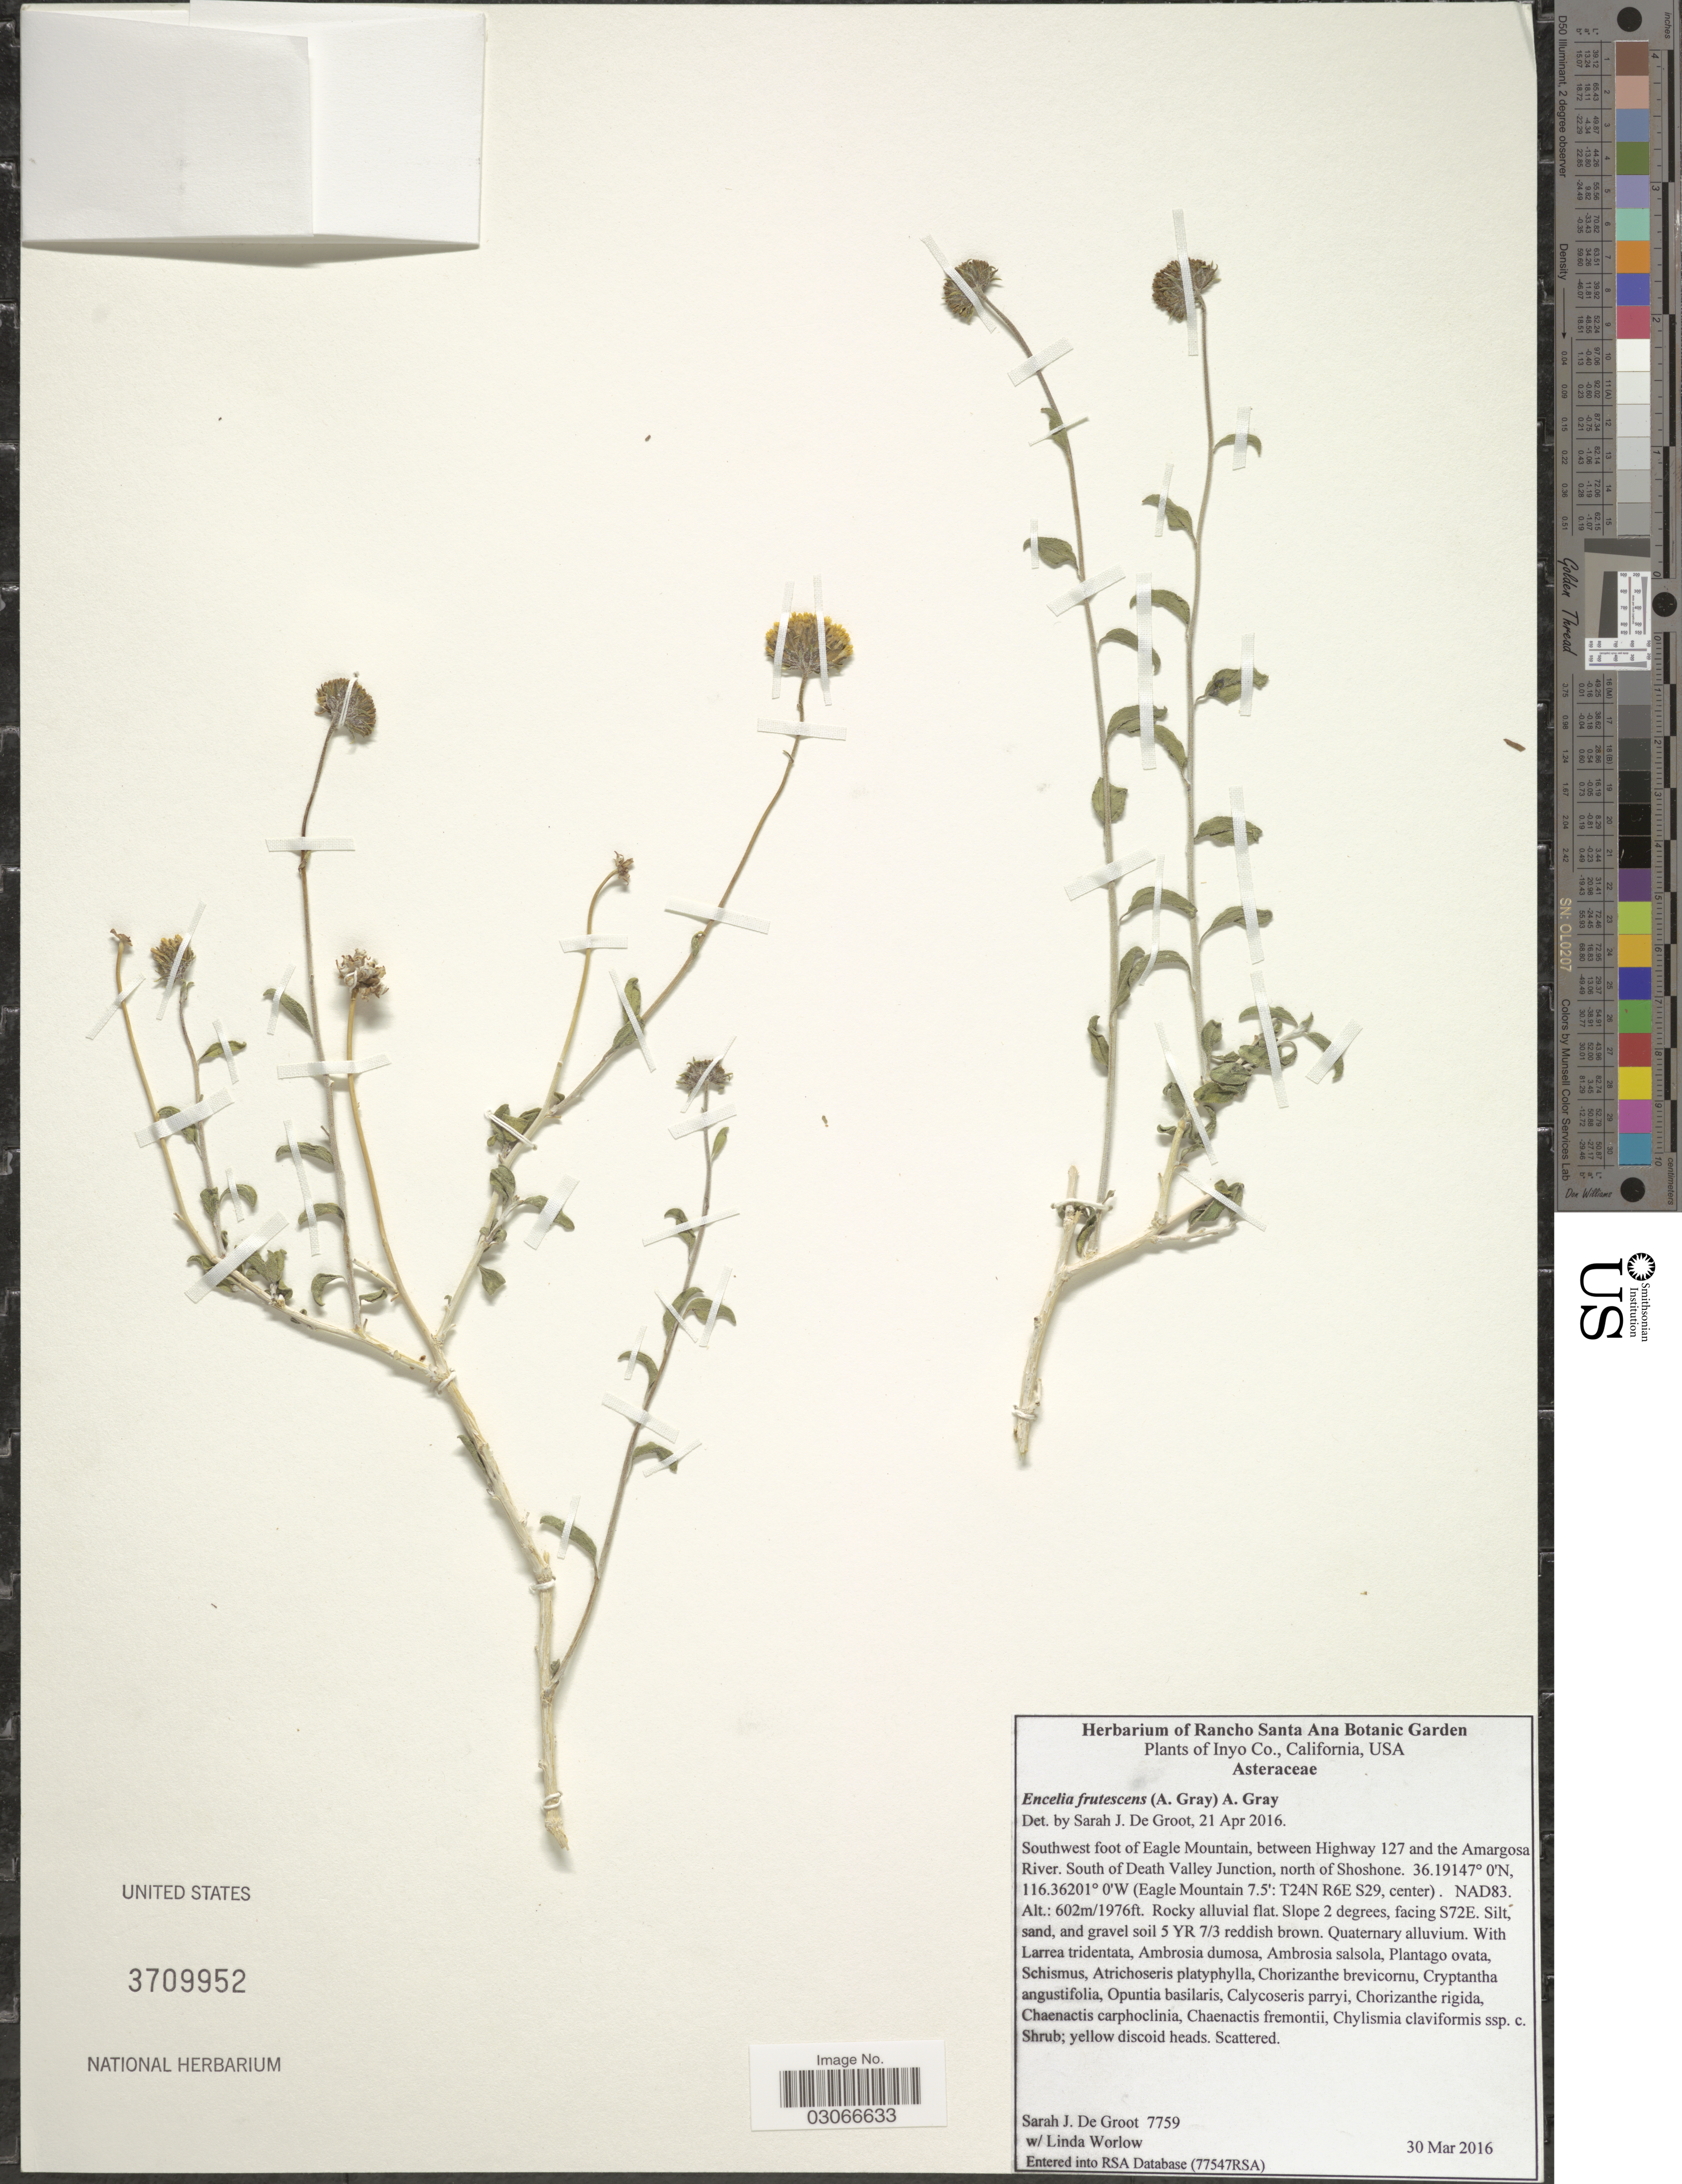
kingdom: Plantae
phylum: Tracheophyta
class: Magnoliopsida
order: Asterales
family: Asteraceae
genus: Encelia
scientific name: Encelia frutescens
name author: (A. Gray) A. Gray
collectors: S. De Groot & L. Worlow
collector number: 7759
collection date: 2016-03-30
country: United States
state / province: California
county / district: Inyo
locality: Inyo Co. Southwest foot of Eagle Mountain, between Highway 127 and the Amargosa River. South of Death Valley Junction, north of Shoshone (Eagle Mountain 7.5': T24N R6E S29, center).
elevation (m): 602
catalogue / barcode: US 3709952